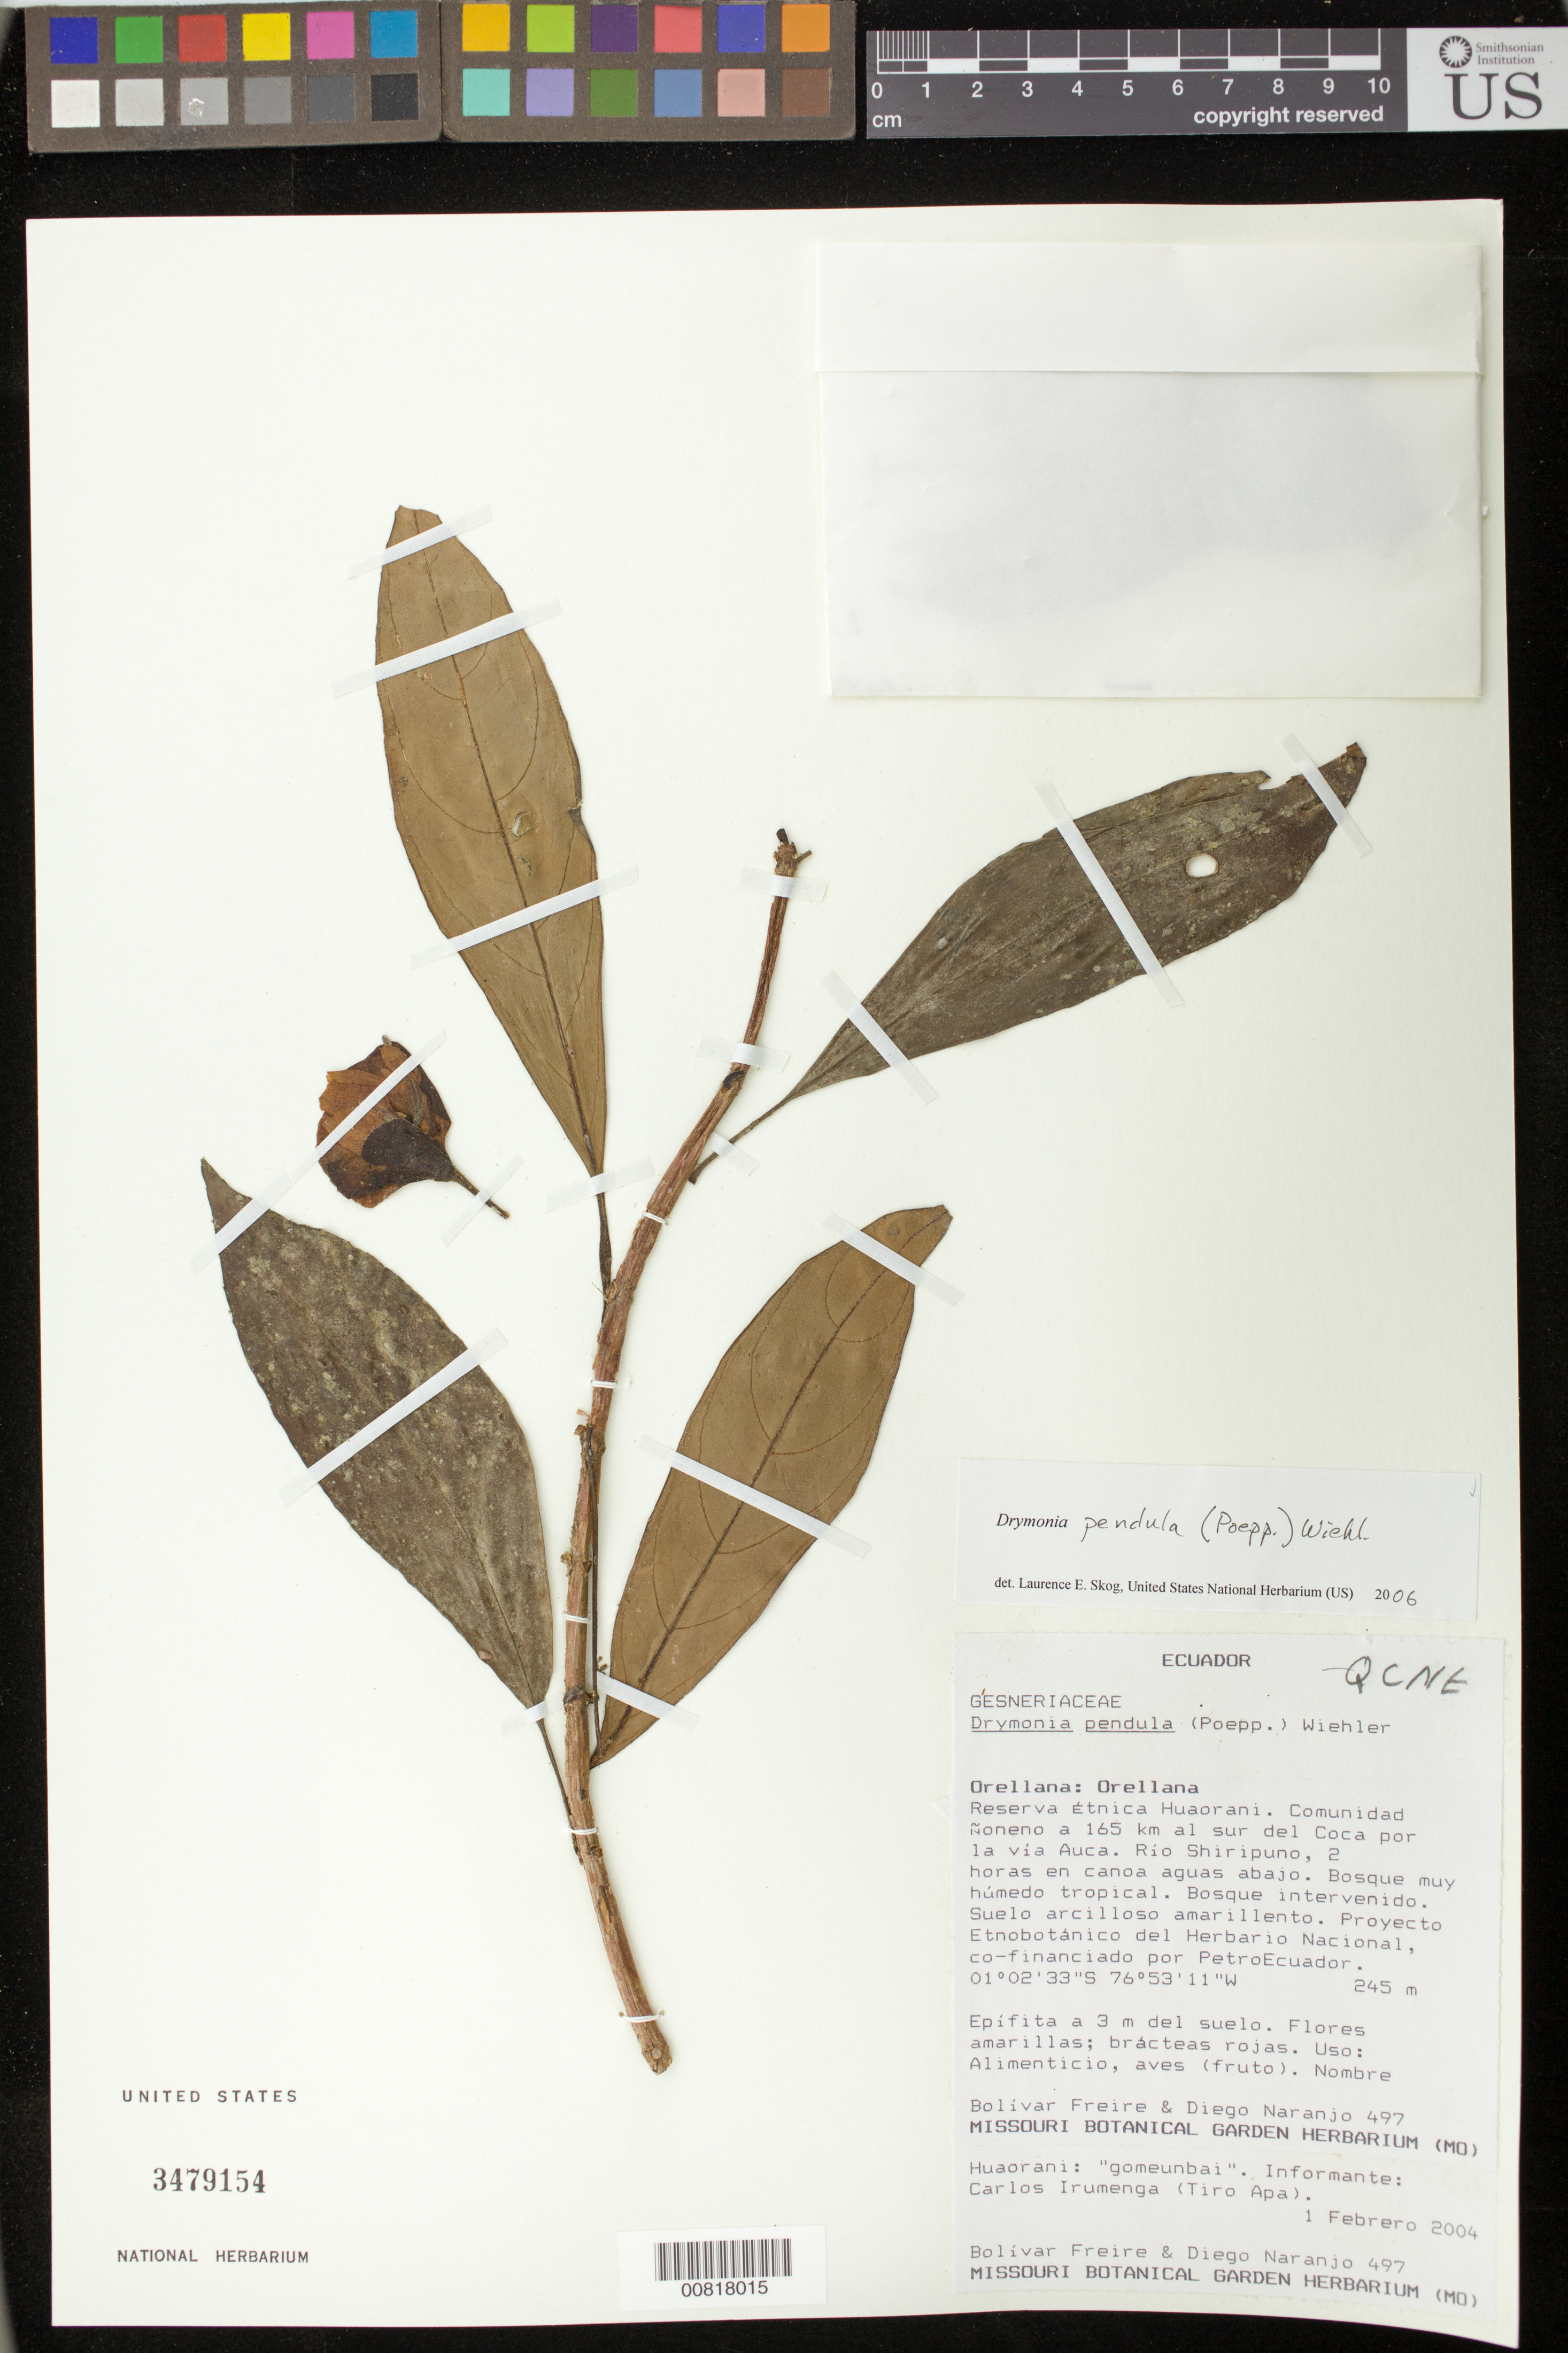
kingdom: Plantae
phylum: Tracheophyta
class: Magnoliopsida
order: Lamiales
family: Gesneriaceae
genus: Drymonia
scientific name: Drymonia pendula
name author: (Poepp.) Wiehler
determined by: Skog, Laurence E.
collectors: B. Freire & D. Naranjo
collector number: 497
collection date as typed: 01 Feb 2004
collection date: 2004-02-01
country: Ecuador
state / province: Orellana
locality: Orellana: Orellana. Reserva Etnica Huaorani. Comunidad Noneno a 165 km al sur del Coca por la via Auca. Rio Shiripuno, 2 horas en canoa aguas abajo.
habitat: Bosque muy humedo tropical. Bosque intervenido. Suelo arcilloso amarillento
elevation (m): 245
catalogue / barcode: US 3479154